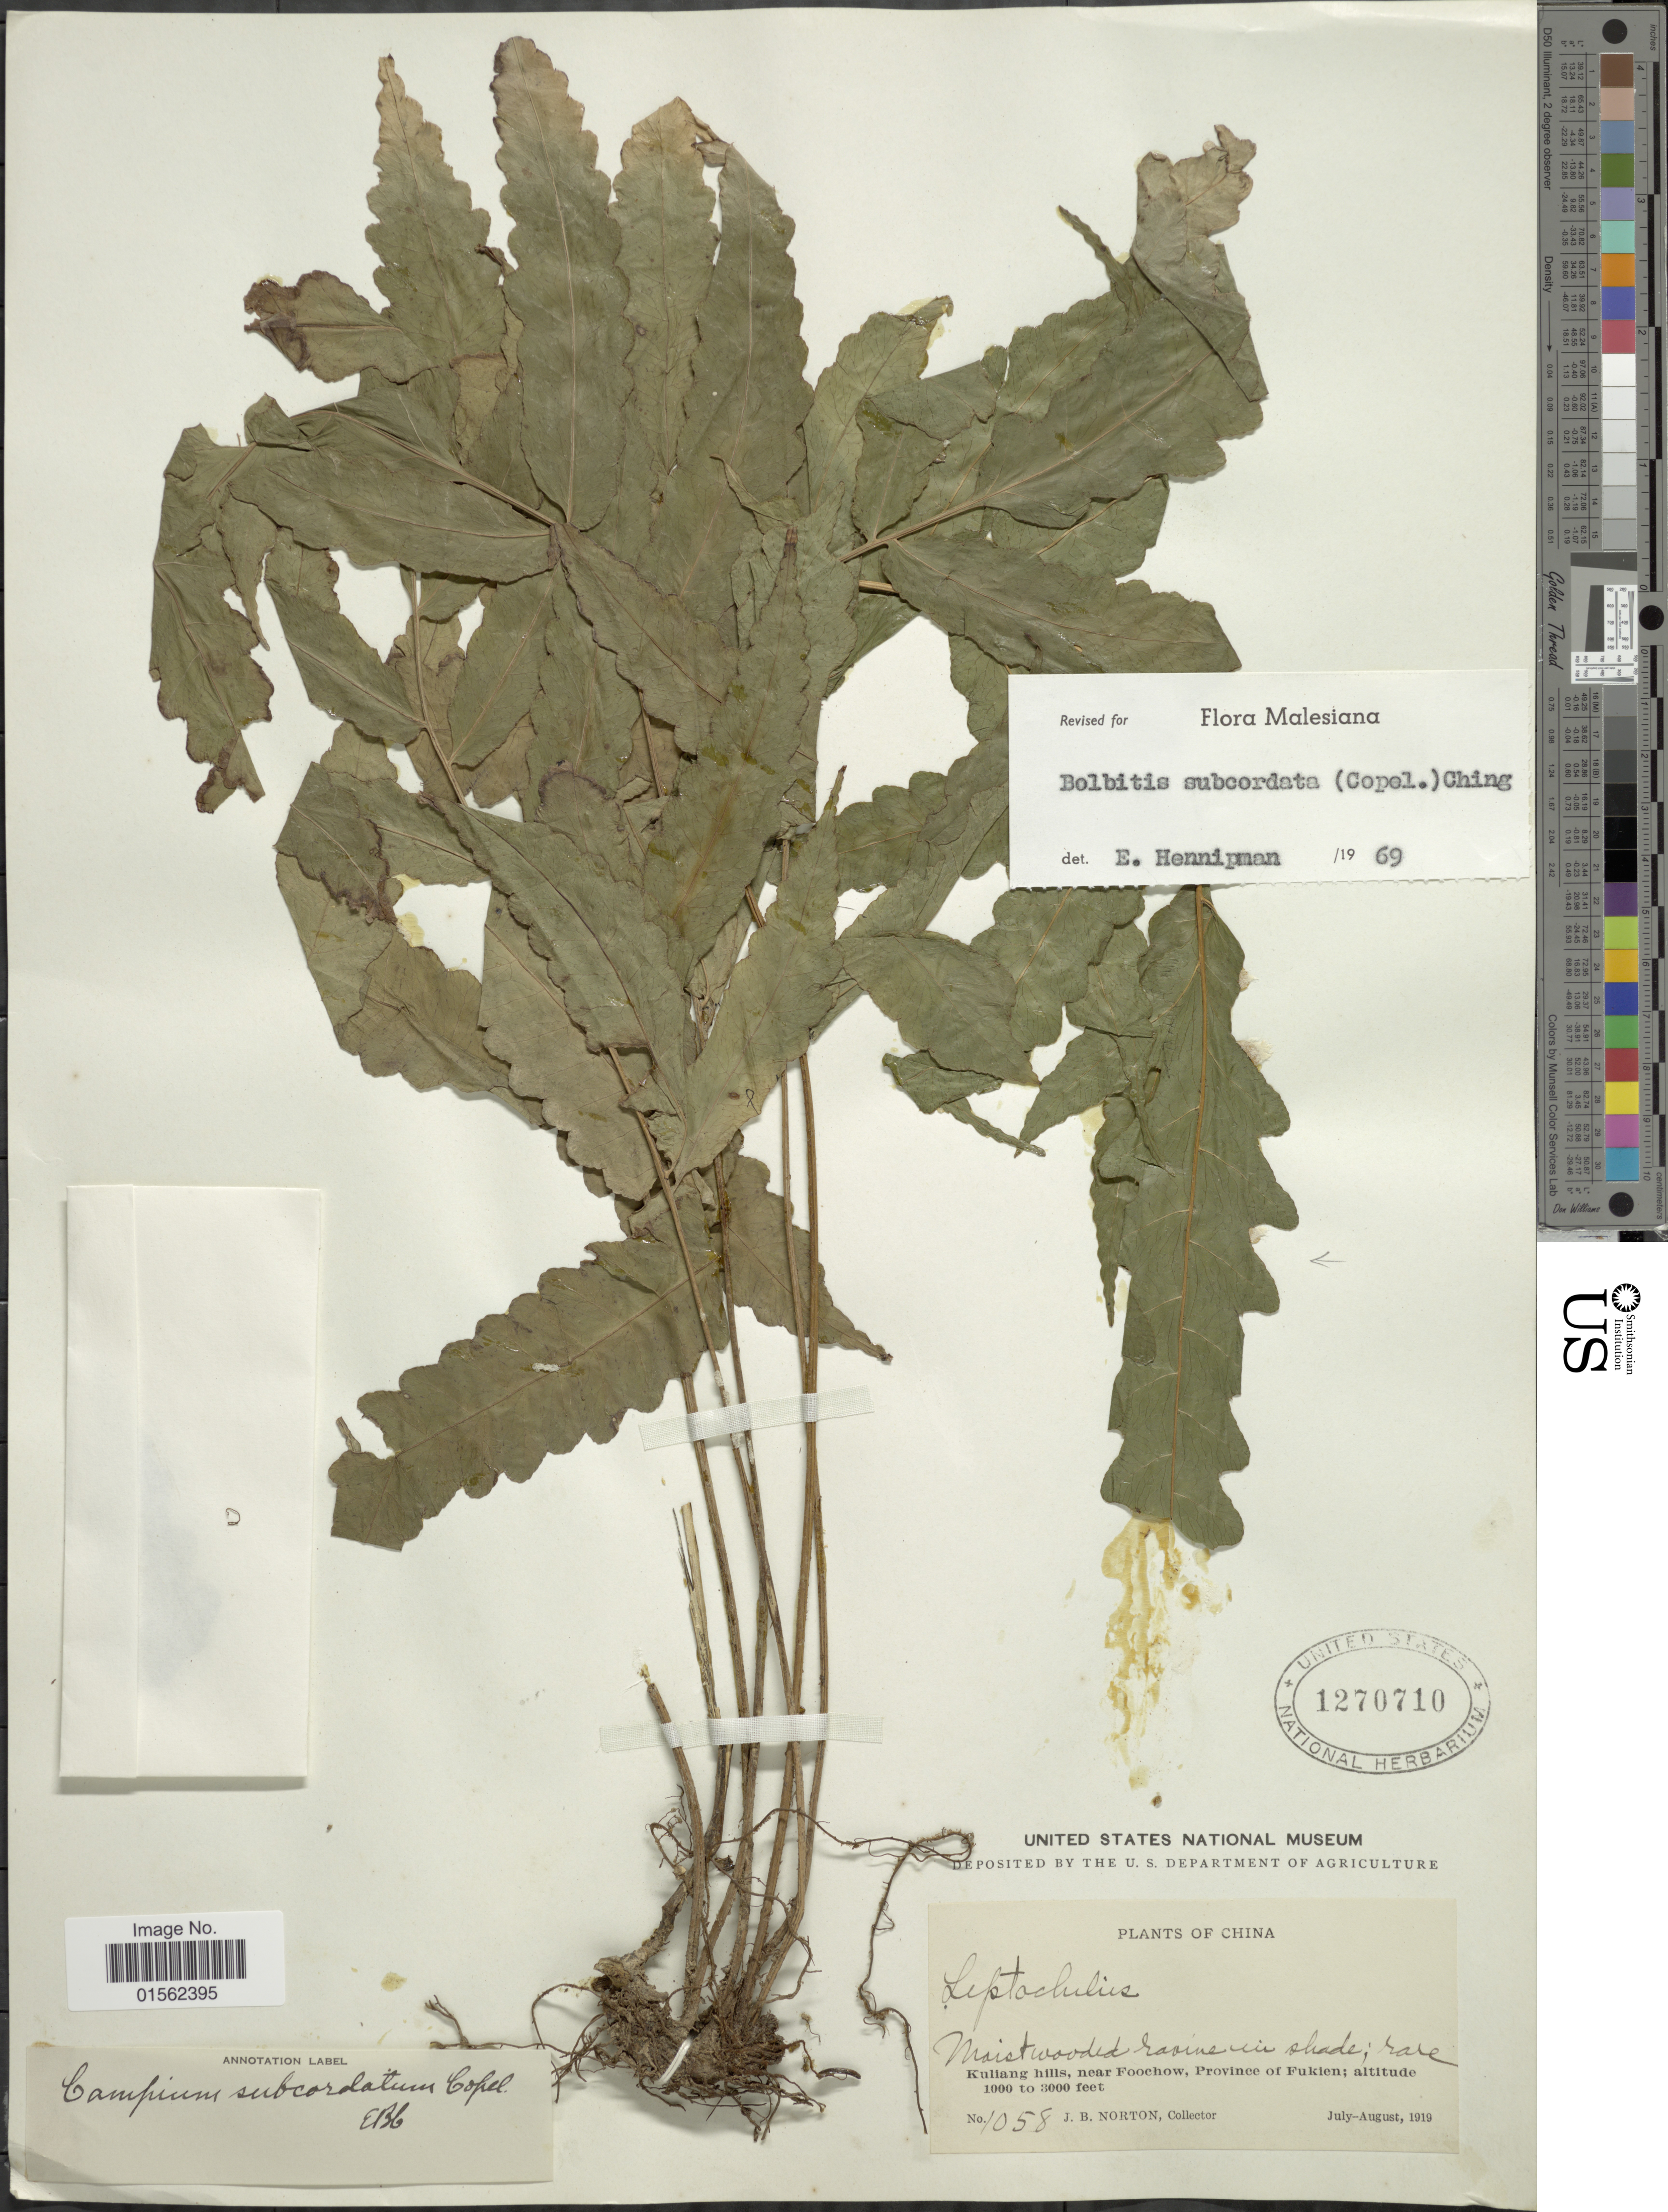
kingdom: Plantae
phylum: Tracheophyta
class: Polypodiopsida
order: Polypodiales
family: Dryopteridaceae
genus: Bolbitis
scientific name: Bolbitis subcordata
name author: (Copel.) Ching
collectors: J. B. Norton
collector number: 1058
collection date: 1919-07/1919-08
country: China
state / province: Fujian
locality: China, Kuliang hills, near Foochow, Province of Fukien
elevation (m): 305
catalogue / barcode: US 1270710